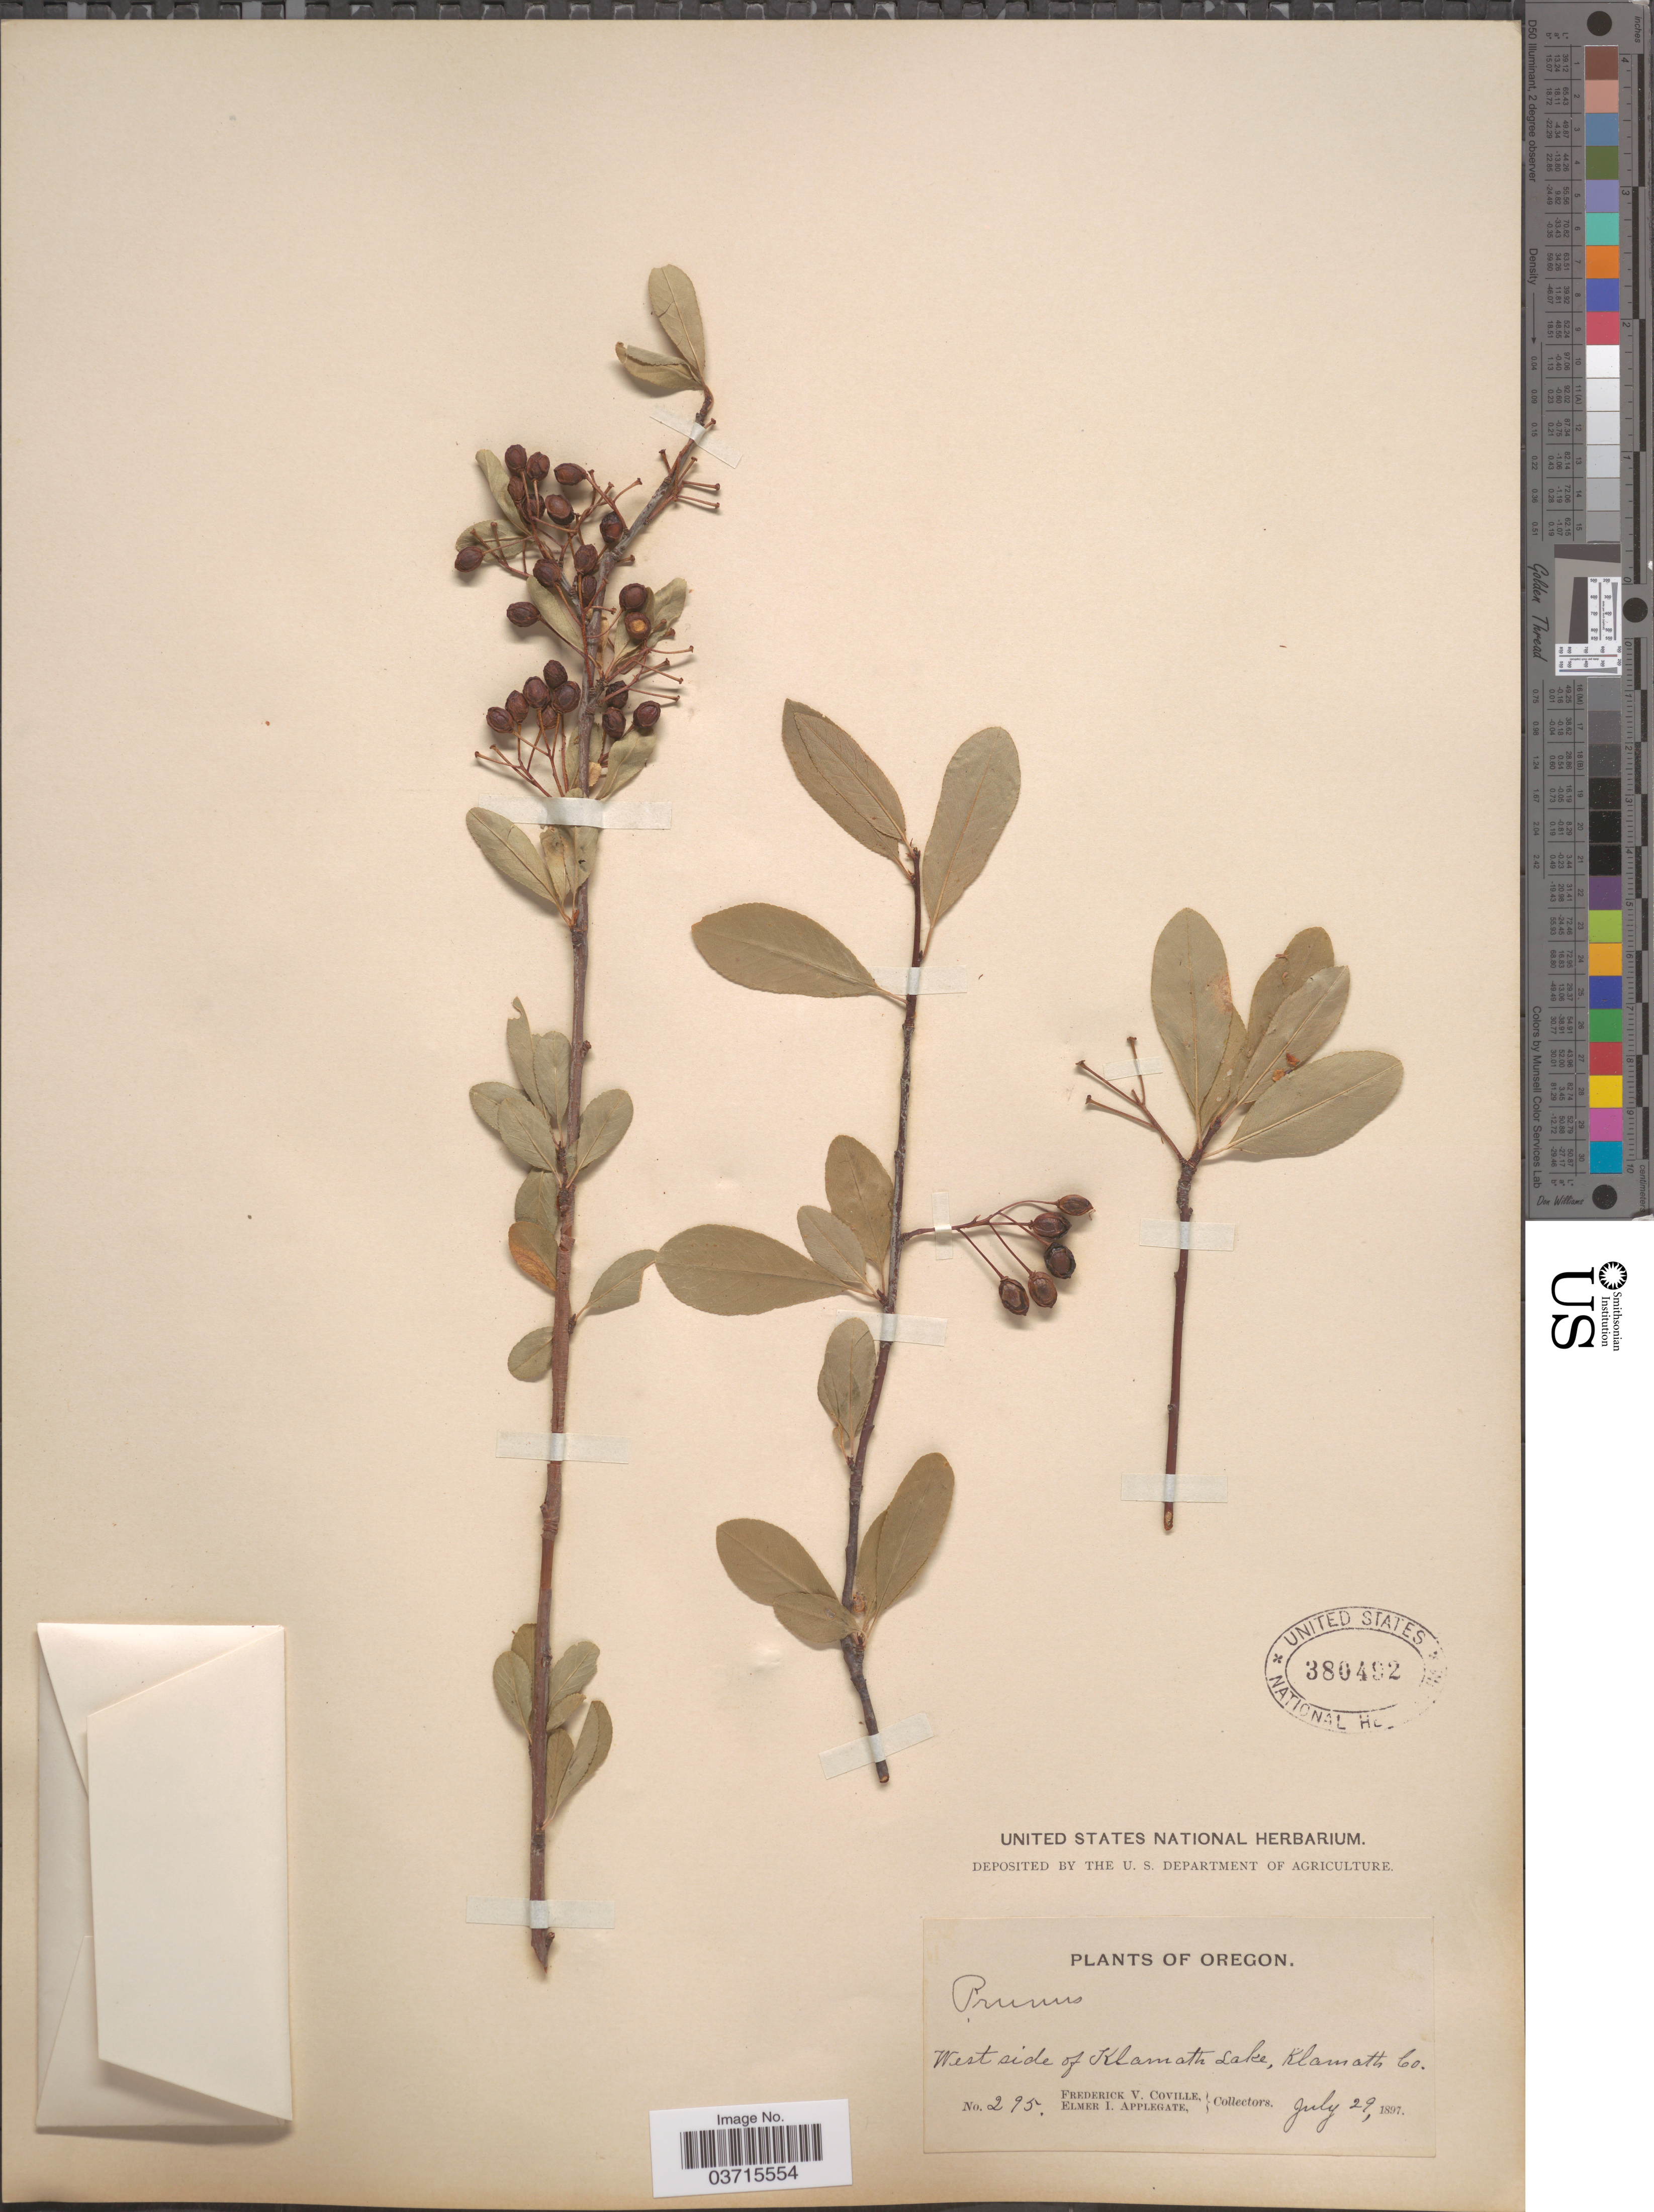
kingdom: Plantae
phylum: Tracheophyta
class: Magnoliopsida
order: Rosales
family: Rosaceae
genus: Prunus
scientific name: Prunus emarginata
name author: (Douglas ex Hook.) Eaton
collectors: F. V. Coville & E. I. Applegate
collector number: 295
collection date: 1897-07-29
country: United States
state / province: Oregon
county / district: Klamath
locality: West side of Klamath Lake, Klamath Co.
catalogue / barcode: US 380492